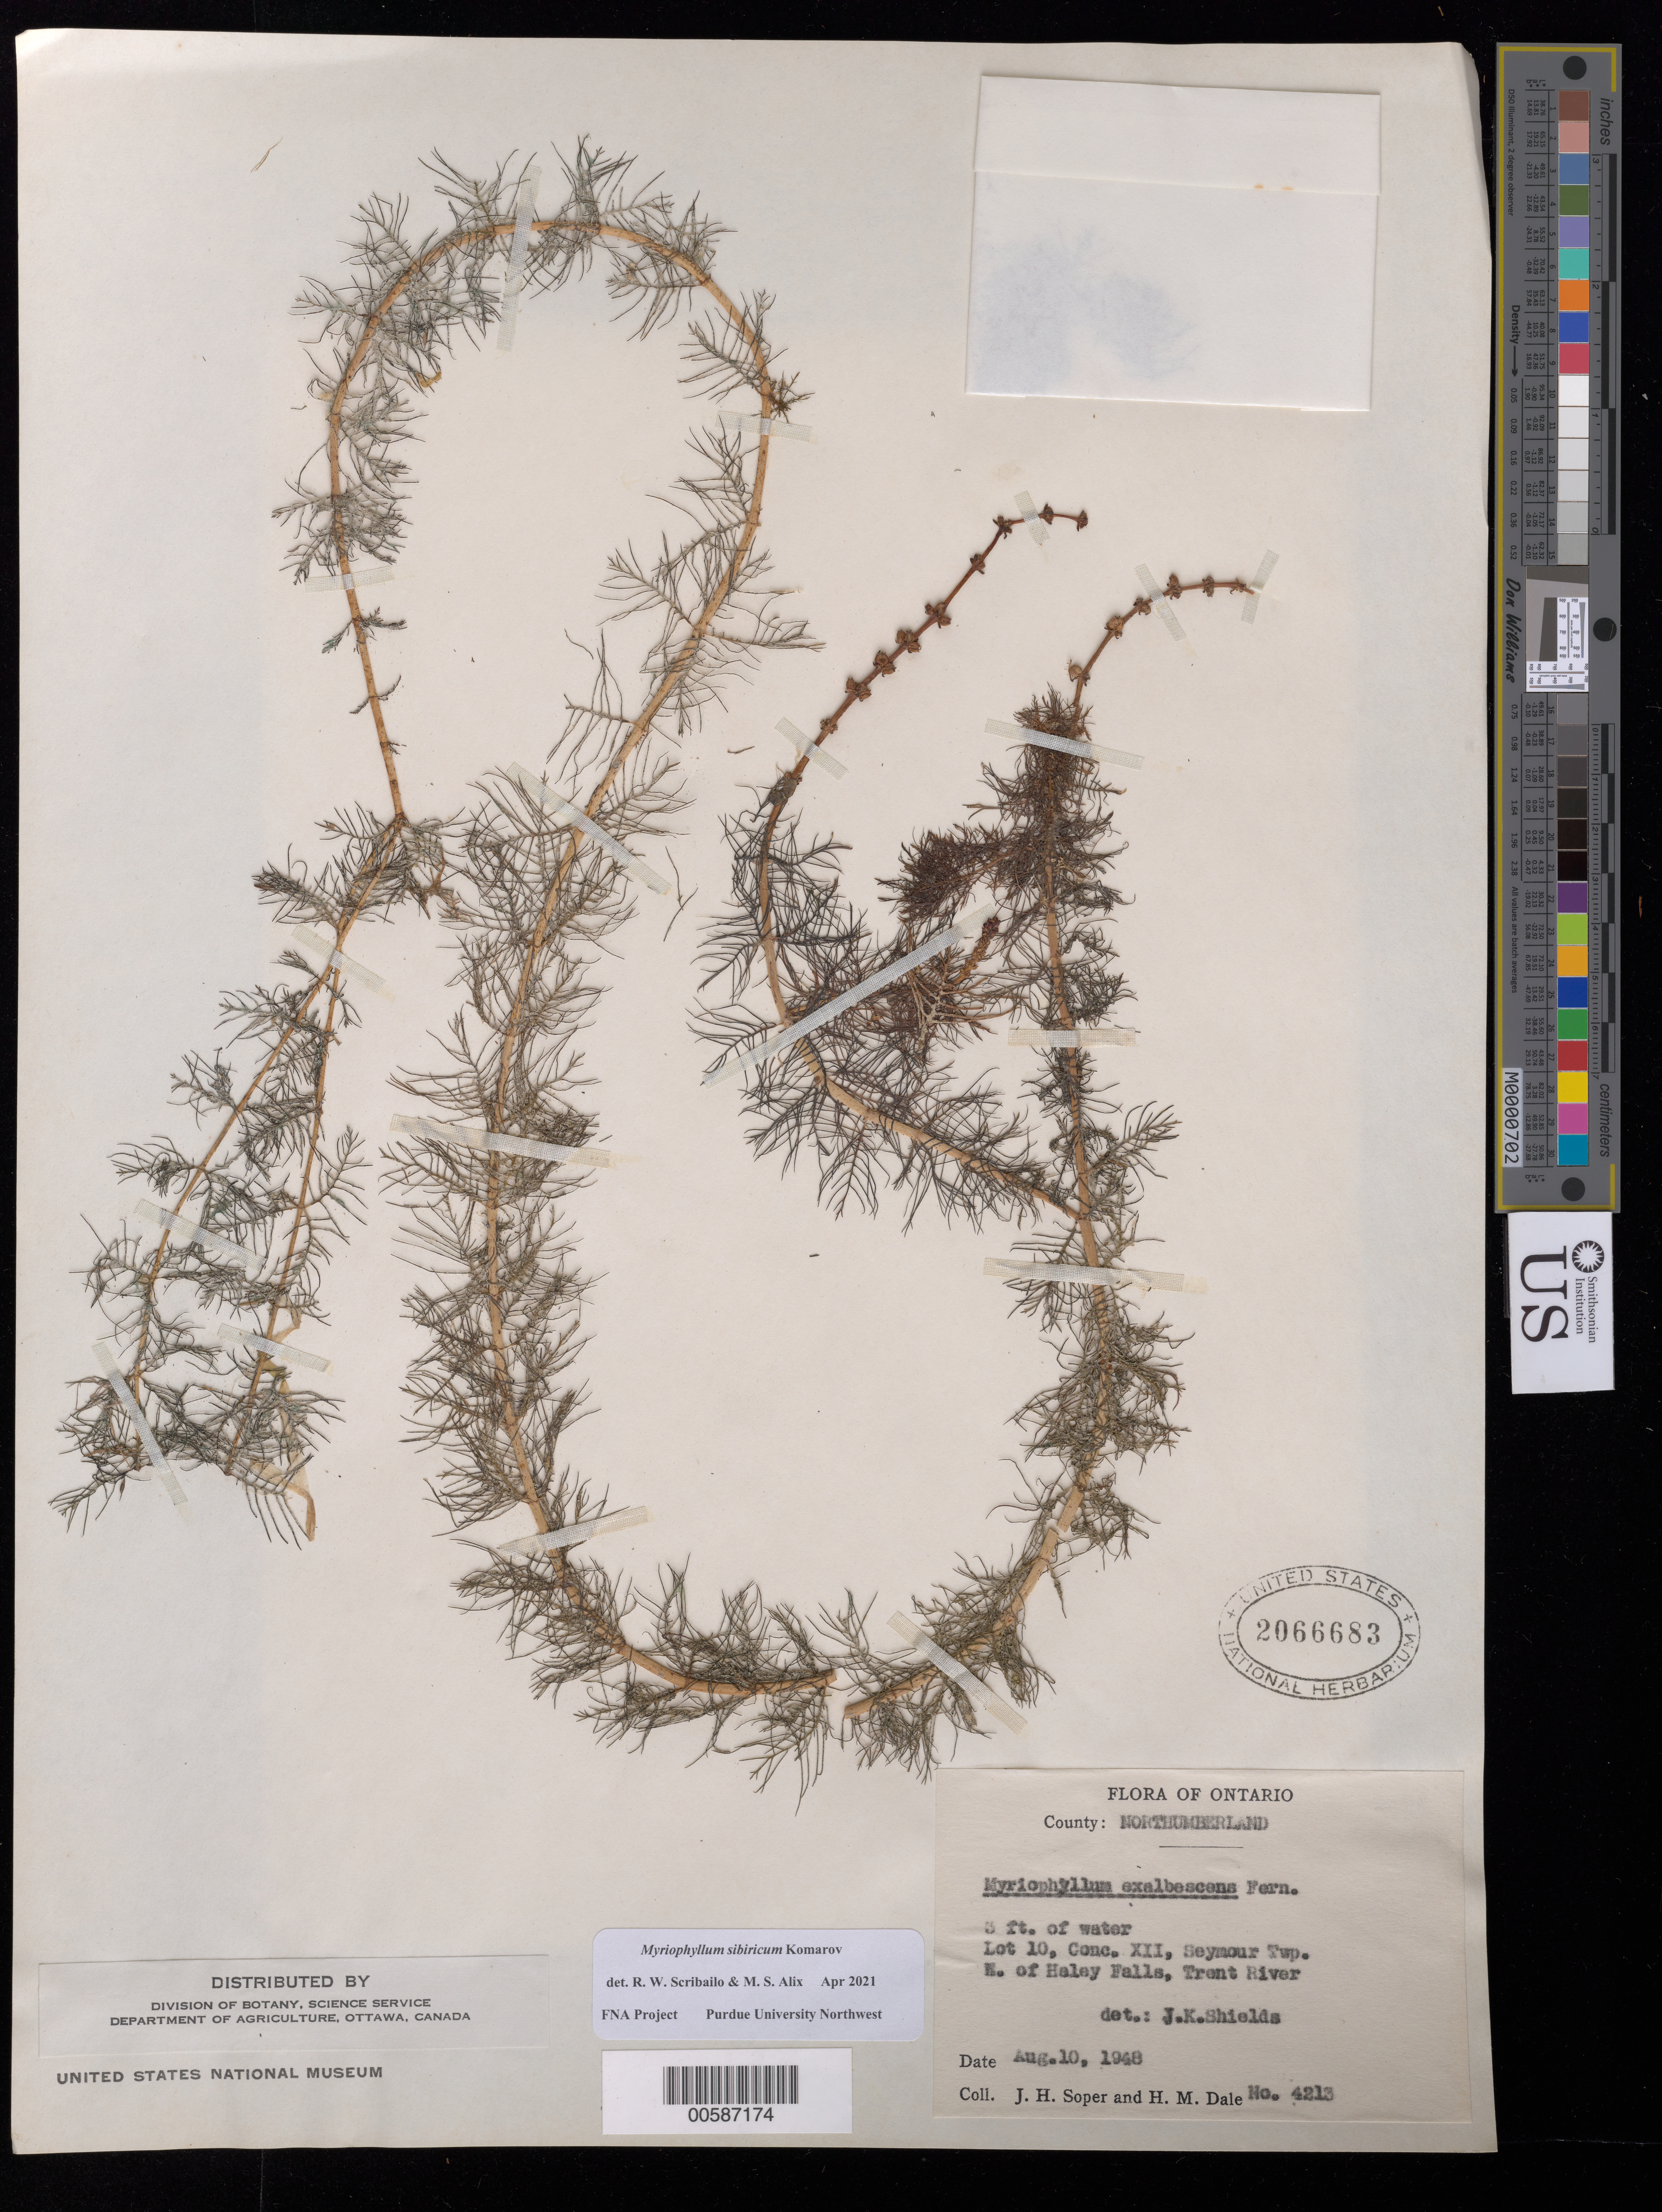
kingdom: Plantae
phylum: Tracheophyta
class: Magnoliopsida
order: Saxifragales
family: Haloragaceae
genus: Myriophyllum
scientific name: Myriophyllum sibiricum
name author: Kom.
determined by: Scribailo, R. W.; Alix, M. S.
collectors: J. H. Soper & H. M. Dale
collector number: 4213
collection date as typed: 10 Aug 1948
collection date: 1948-08-10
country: Canada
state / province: Ontario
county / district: Northumberland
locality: Seymour Twp., N of Haley Falls, Trent River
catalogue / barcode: US 2066683